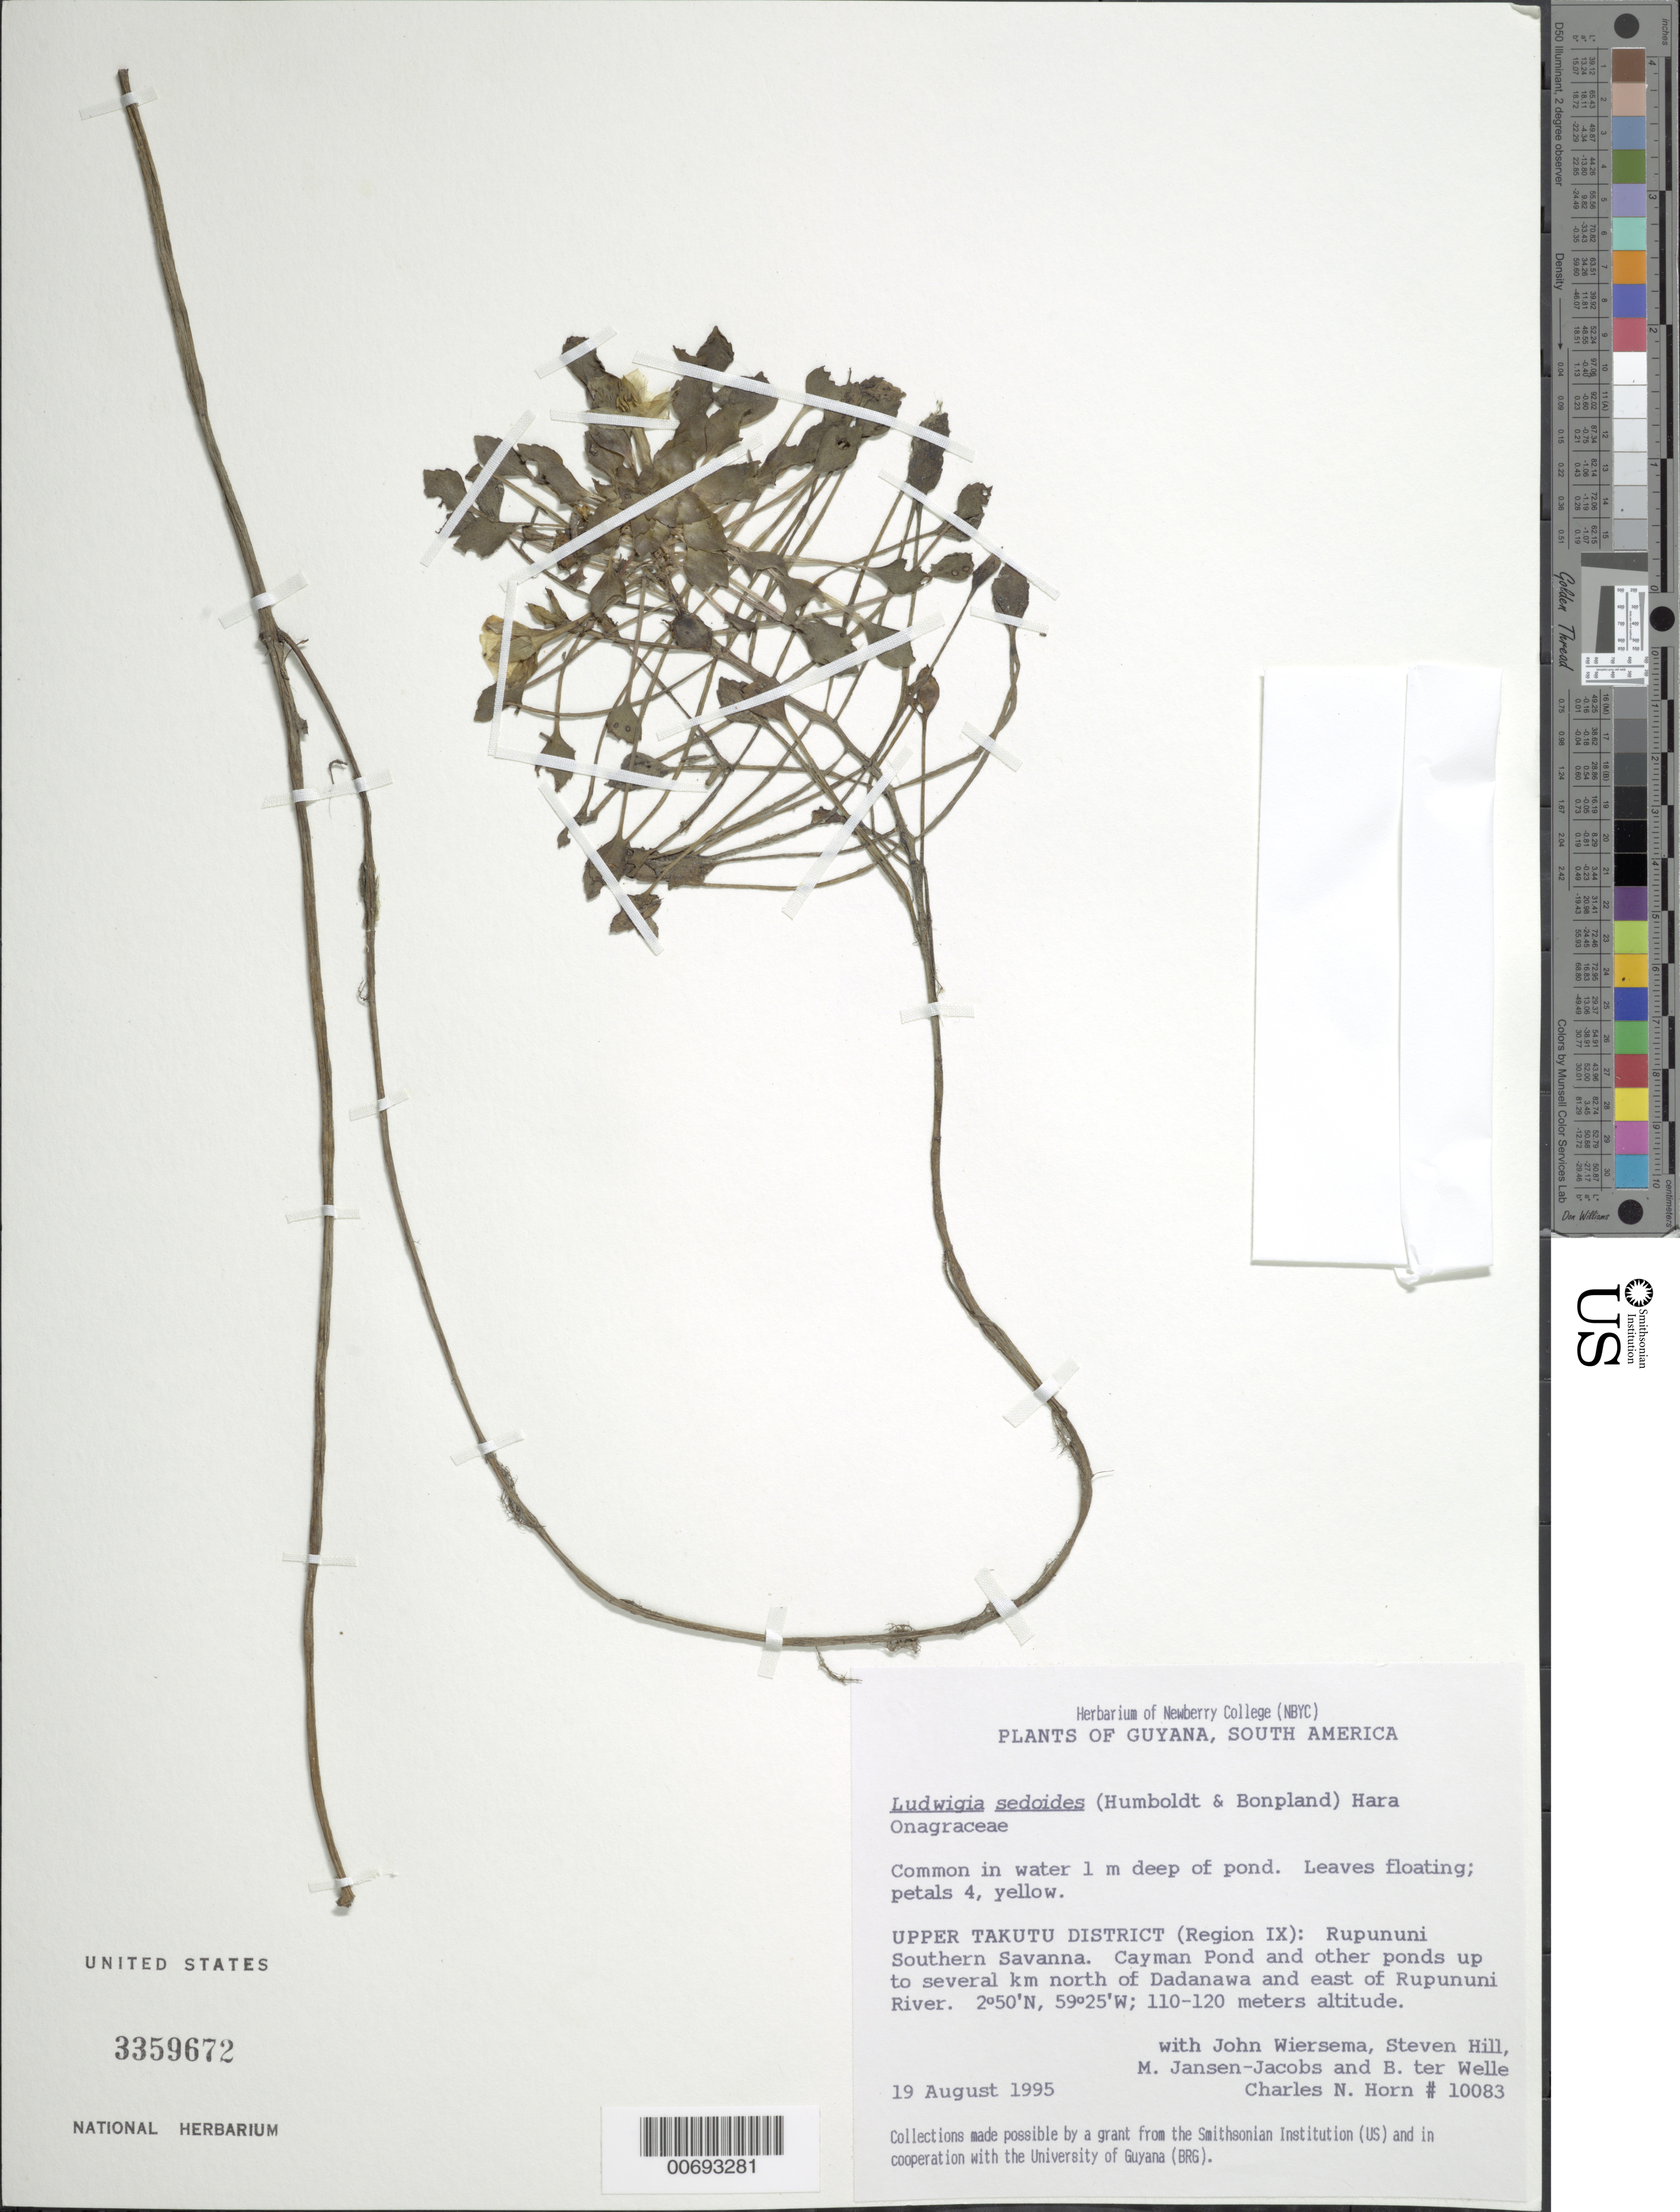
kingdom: Plantae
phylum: Tracheophyta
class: Magnoliopsida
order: Myrtales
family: Onagraceae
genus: Ludwigia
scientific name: Ludwigia sedoides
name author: (Humb. & Bonpl.) H. Hara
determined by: Horn, Charles N.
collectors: C. N. Horn, J. H. Wiersema, S. Hill, Kimp, F. M. G. J. (Determiner), Jansen-Jacobs, M. J., (U), Nationaal Herbarium Nederland, Utrecht University branch (Determiner) & B. Welle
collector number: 10083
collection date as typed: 19-Aug-95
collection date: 1995-08-19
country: Guyana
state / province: U. Takutu-U. Essequibo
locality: Rupununi Southern Savanna, Cayman Pond and other ponds up to several km north of Dadanawa and east of Rupununi River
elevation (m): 110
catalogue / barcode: US 3359672